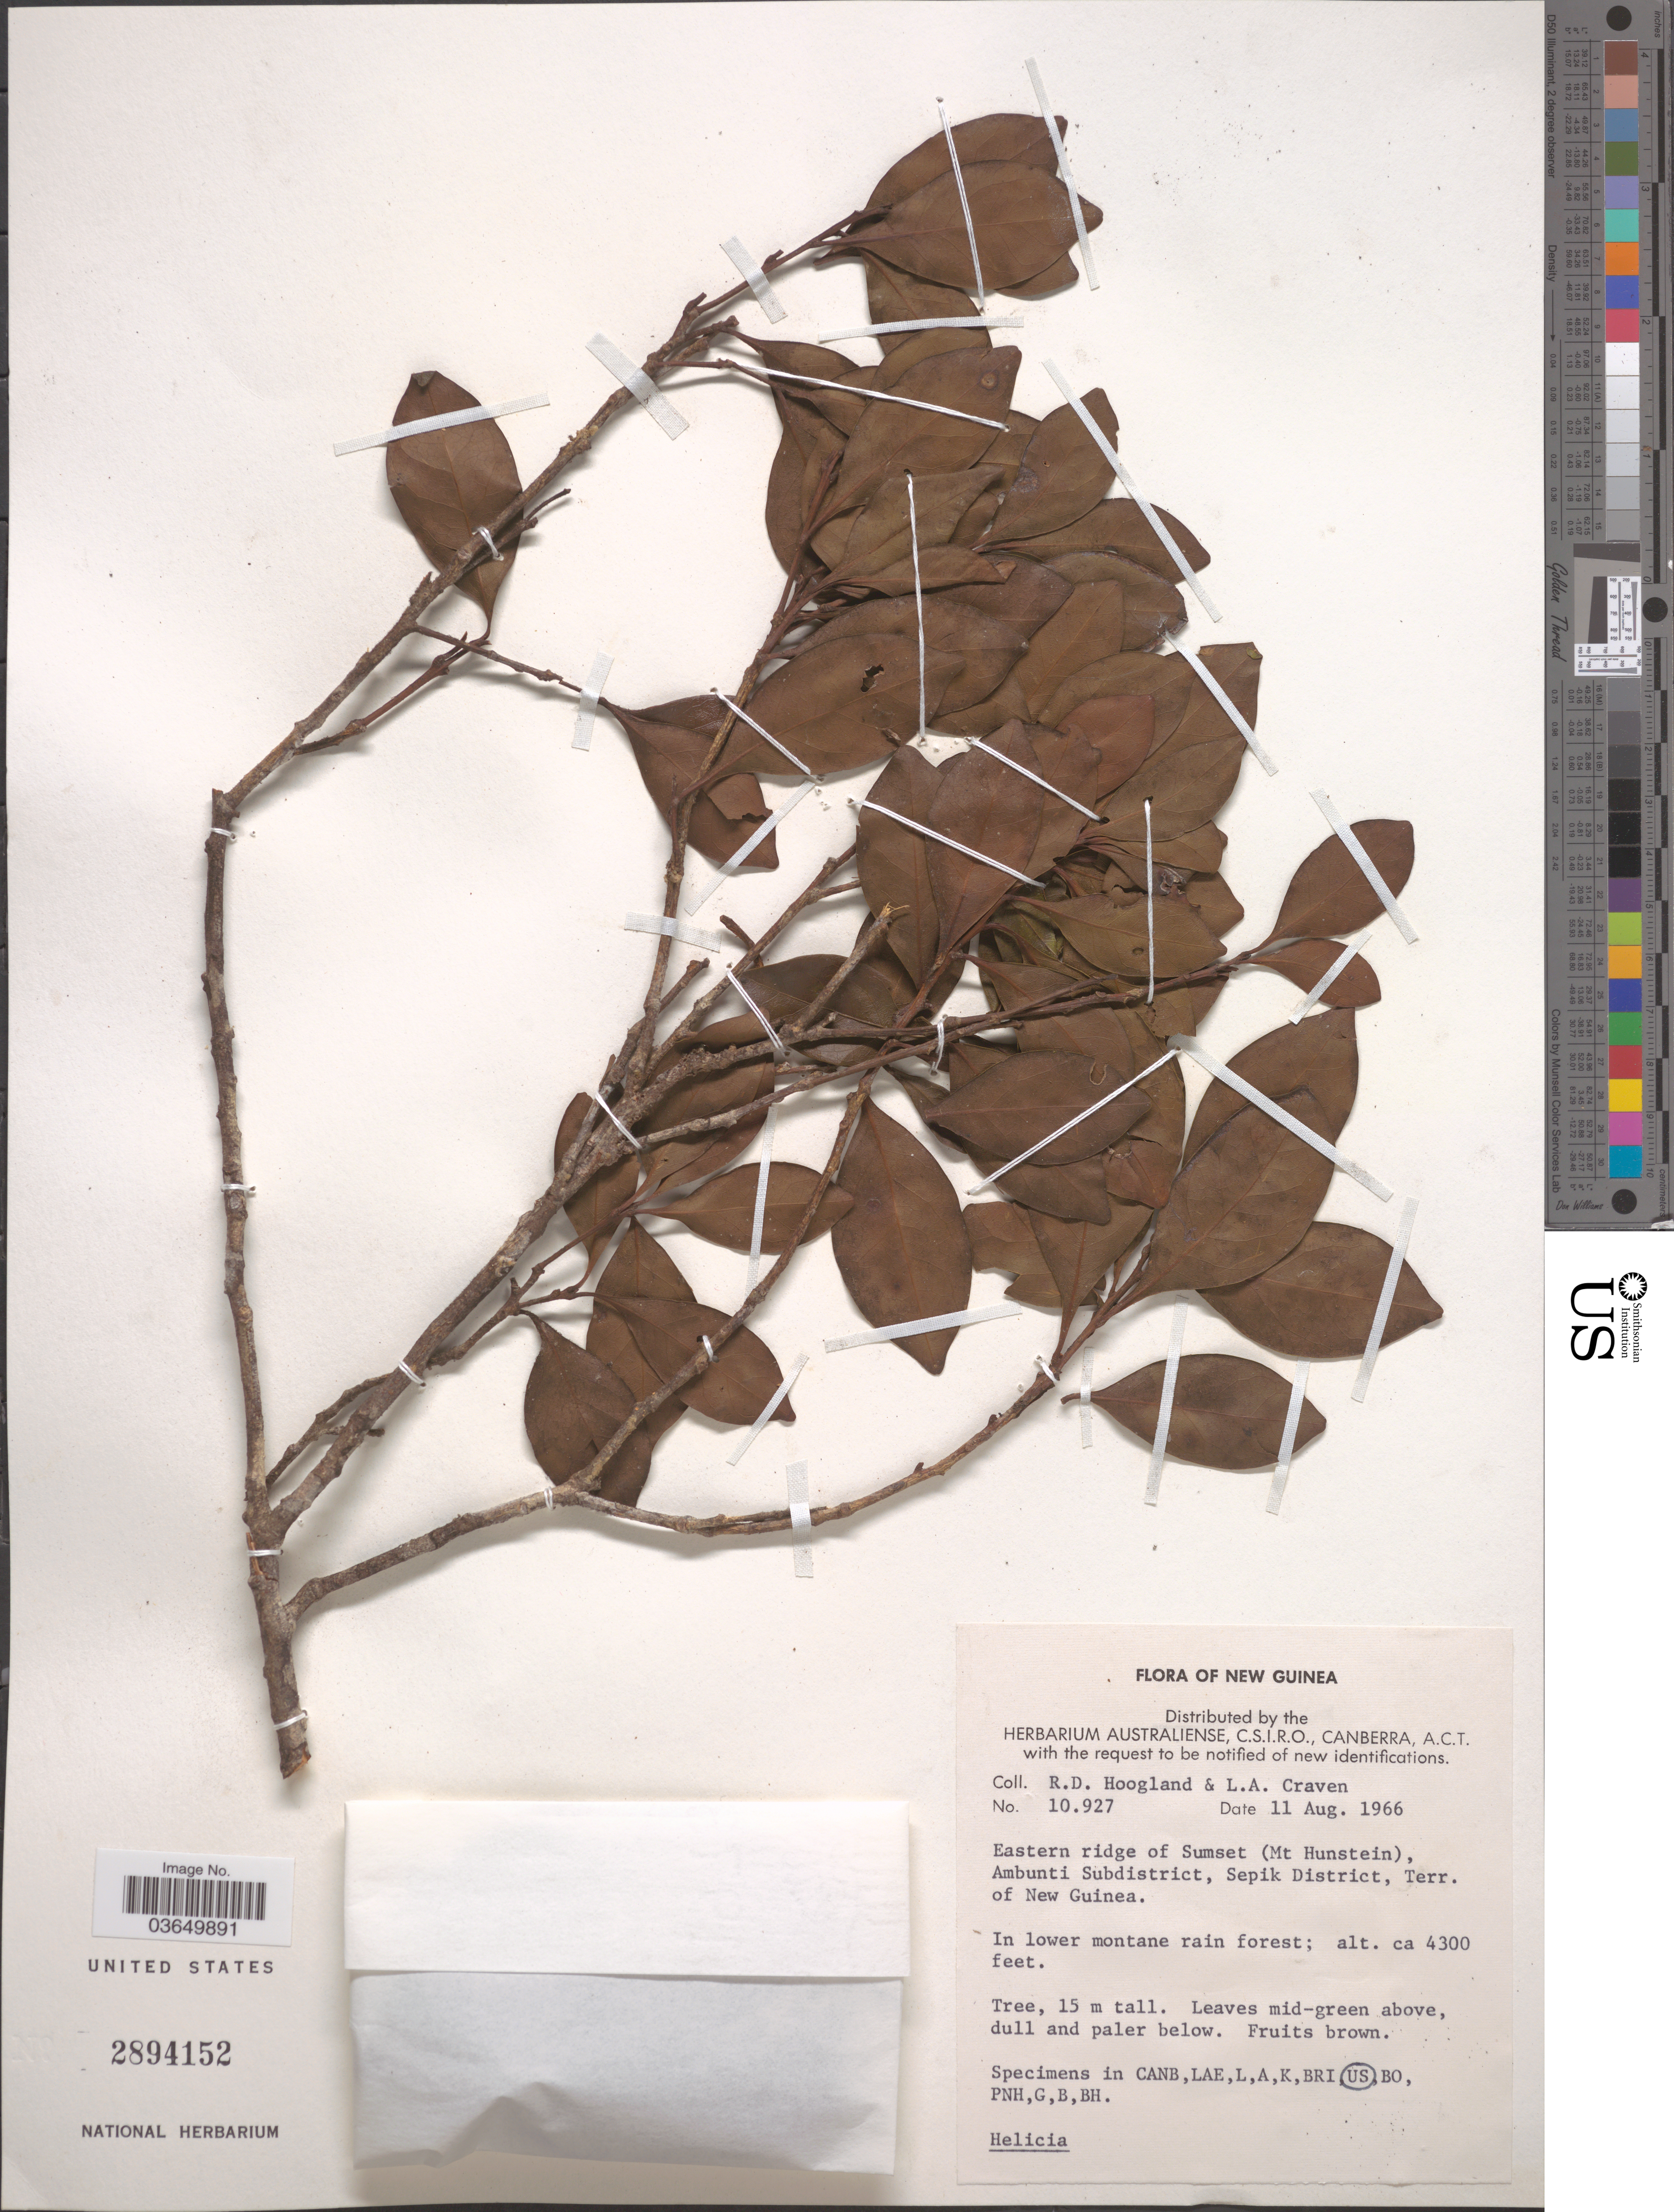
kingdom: Plantae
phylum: Tracheophyta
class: Magnoliopsida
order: Proteales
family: Proteaceae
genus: Helicia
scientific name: Helicia sp.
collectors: R. D. Hoogland & L. A. Craven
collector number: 10927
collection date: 1966-08-11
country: Papua New Guinea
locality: New Guinea. Eastern ridge of Sumset (Mt Hunstein), Ambunti Subdistrict, Sepik District, Terr. of New Guinea.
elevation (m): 1311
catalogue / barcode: US 2894152